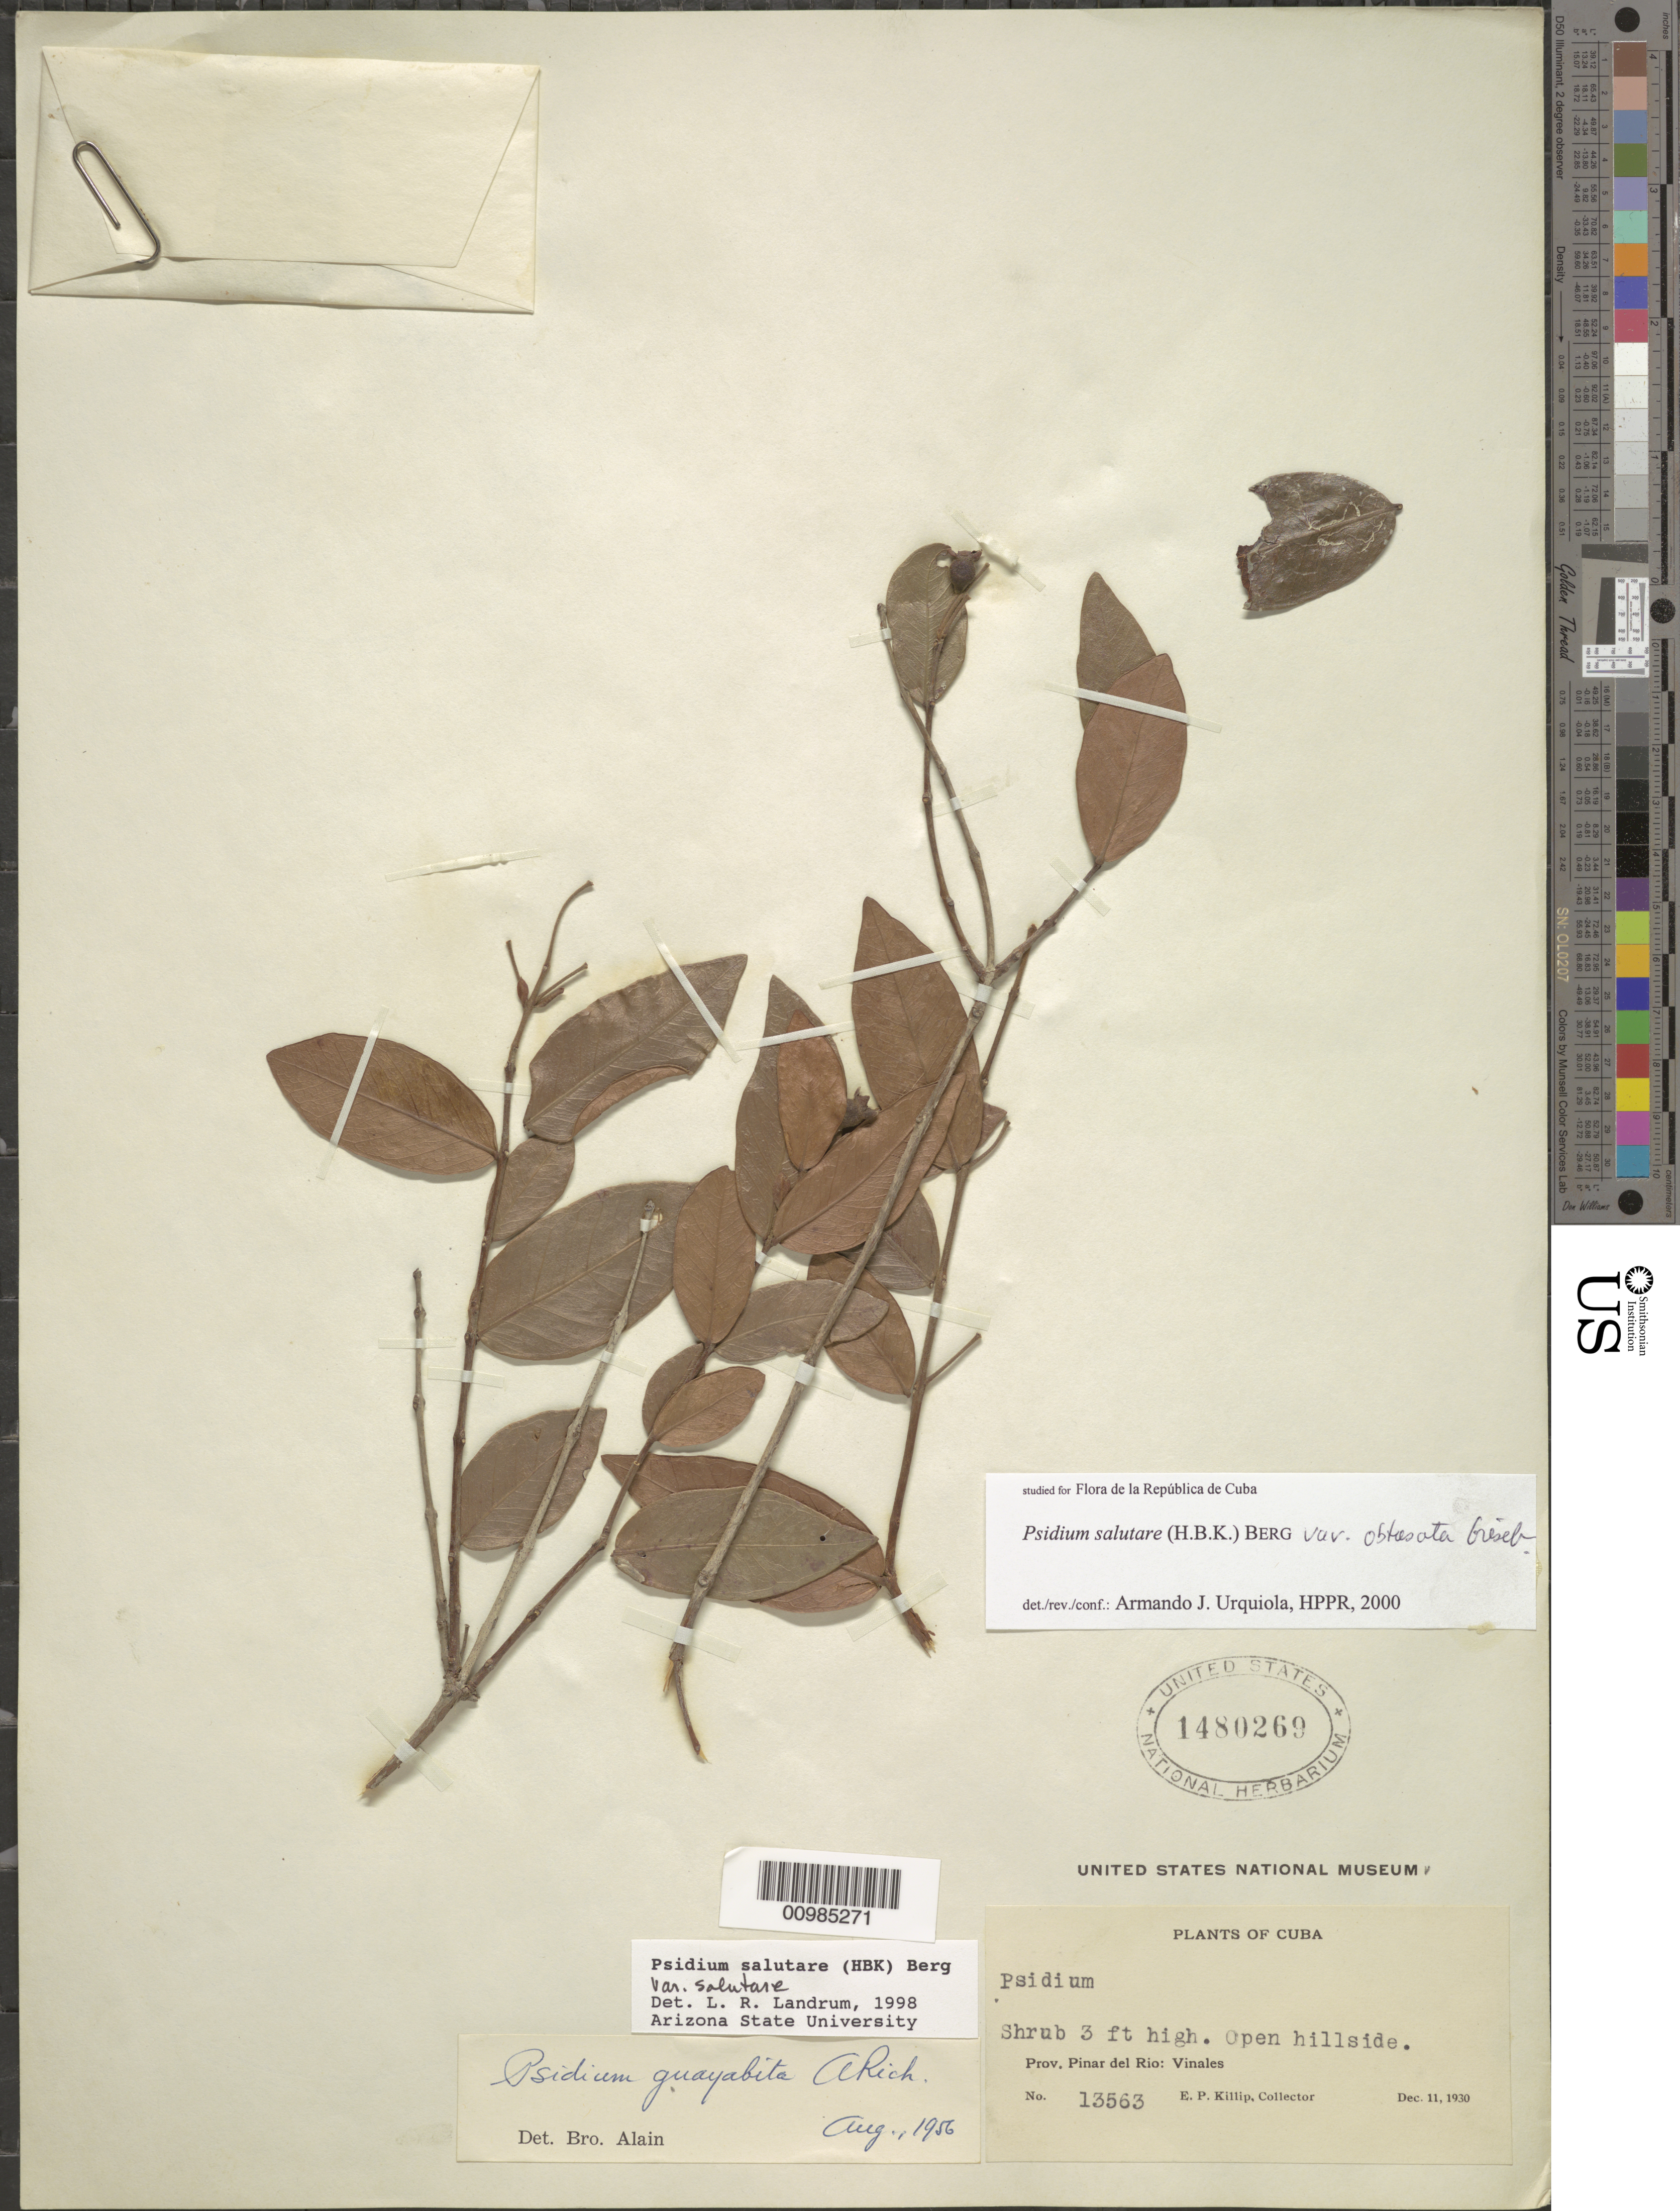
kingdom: Plantae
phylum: Tracheophyta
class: Magnoliopsida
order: Myrtales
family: Myrtaceae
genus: Psidium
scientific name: Psidium salutare var. obtusata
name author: Griseb.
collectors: E. P. Killip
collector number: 13563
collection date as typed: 11 Dec 1930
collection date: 1930-12-11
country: Cuba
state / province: Pinar del Rio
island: Cuba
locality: Viñales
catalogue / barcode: US 1480269